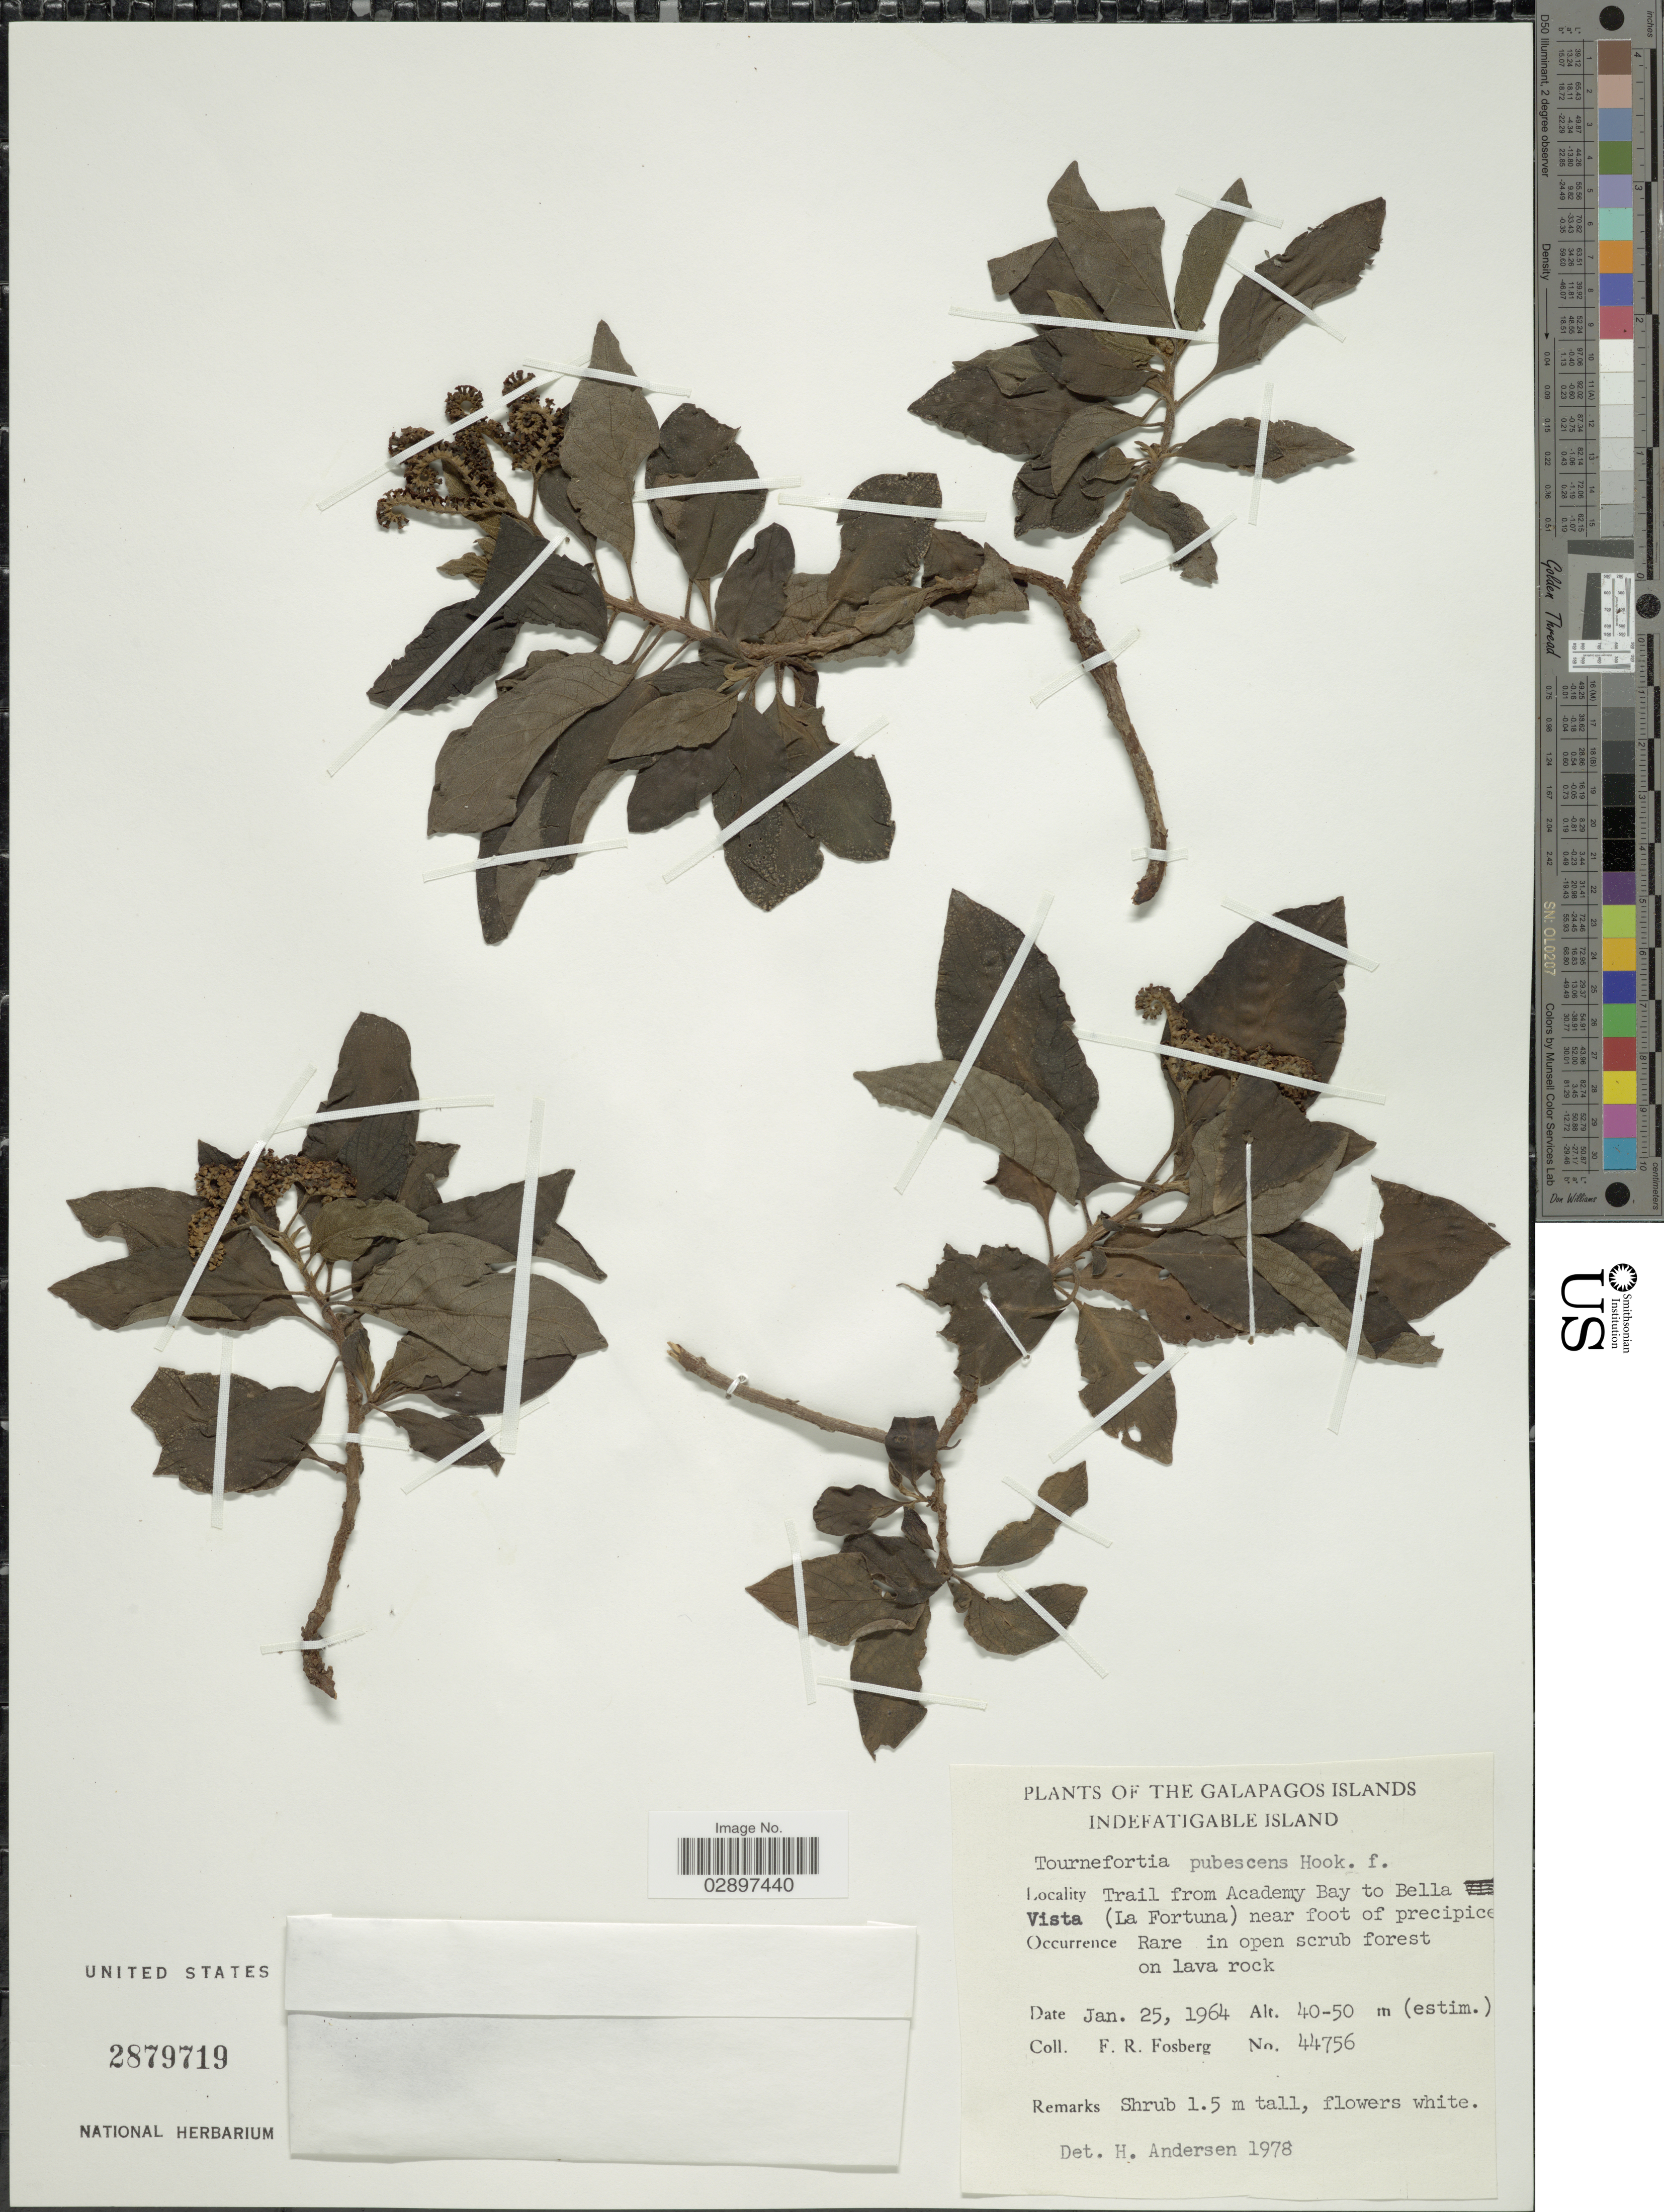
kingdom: Plantae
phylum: Tracheophyta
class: Magnoliopsida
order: Boraginales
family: Heliotropiaceae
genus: Tournefortia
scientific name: Tournefortia pubescens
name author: Hook. f.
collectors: F. R. Fosberg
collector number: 44756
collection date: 1964-01-25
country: Ecuador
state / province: Colón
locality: The Galapagos Islands. Indefatigable Island. Trail from Academy Bay to Bella Vista (La Fortuna) near foot of precipice.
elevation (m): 40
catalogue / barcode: US 2879719